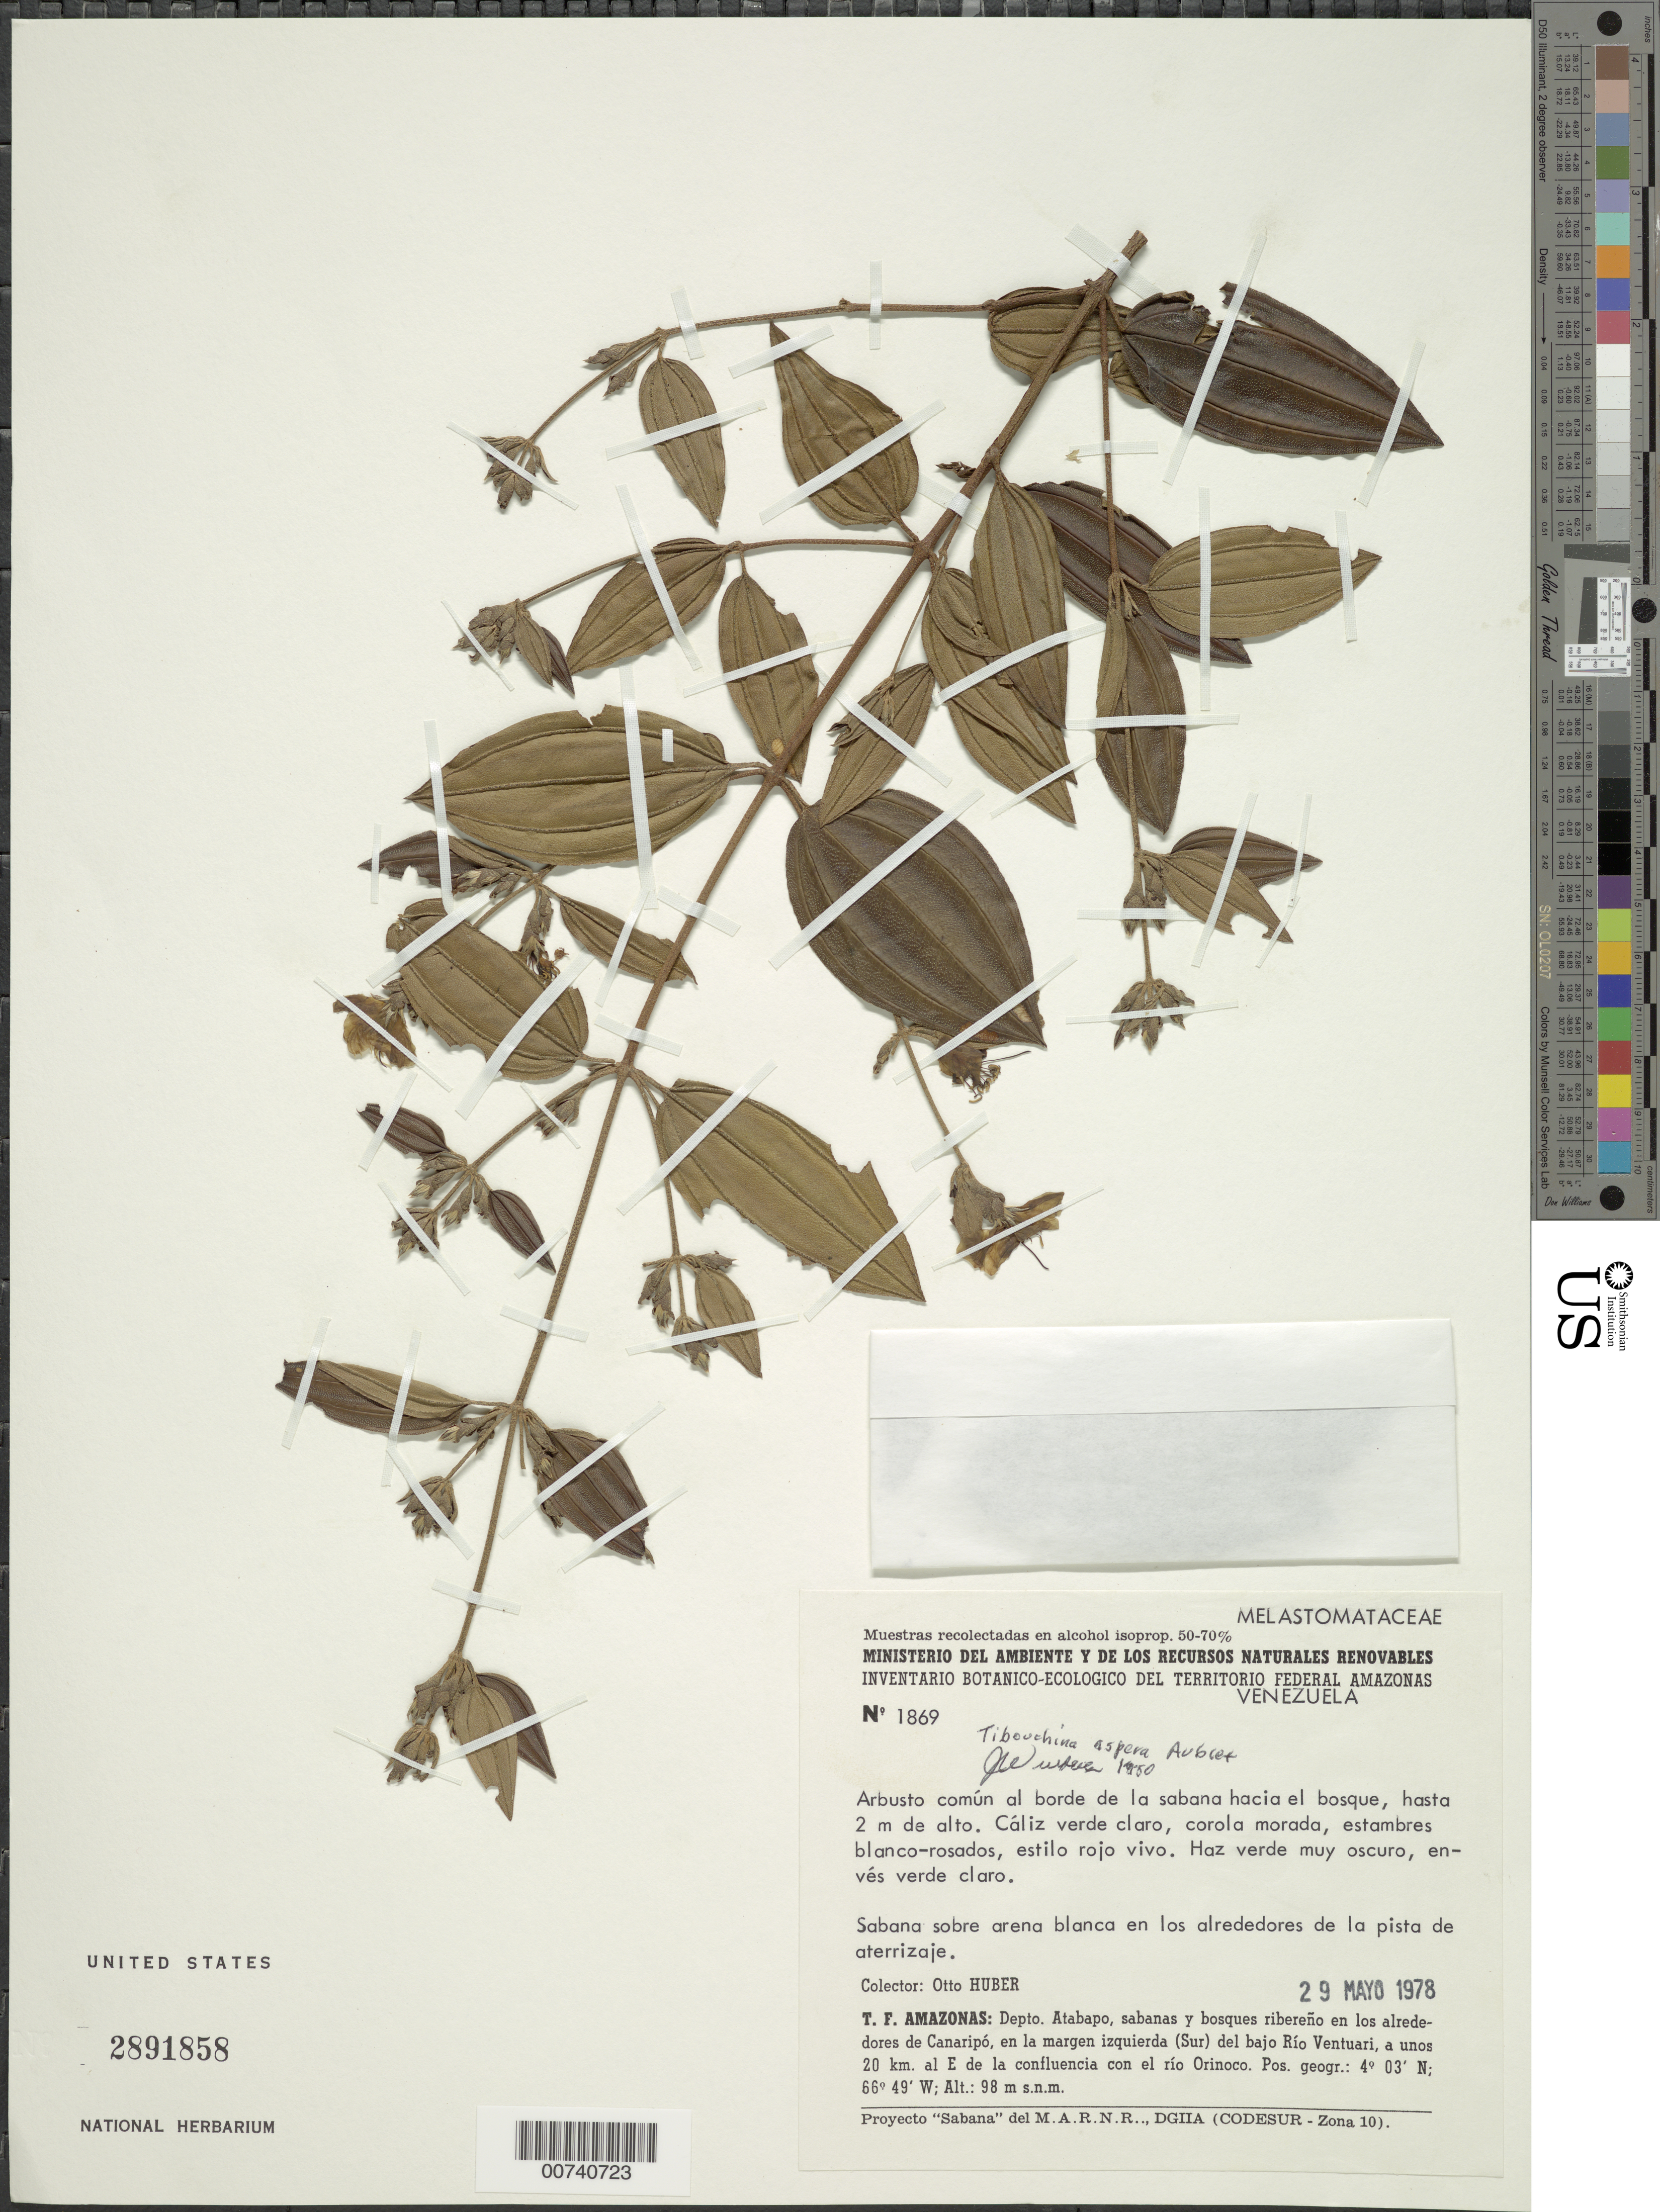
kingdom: Plantae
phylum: Tracheophyta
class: Magnoliopsida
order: Myrtales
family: Melastomataceae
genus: Tibouchina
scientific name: Tibouchina aspera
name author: Aubl.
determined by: Wurdack, John J., (US), US (UNITED STATES)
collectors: O. Huber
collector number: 1869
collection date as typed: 29-May-78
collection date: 1978-05-29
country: Venezuela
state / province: Amazonas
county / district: Atabapo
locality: Canaripó, S del Bajo Río Ventuari, 20 km E de la confluencia con el Río Orinoco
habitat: Sabana sobre arena blanca en las alrededores de la pista de aterrizaje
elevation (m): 98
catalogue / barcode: US 2891858